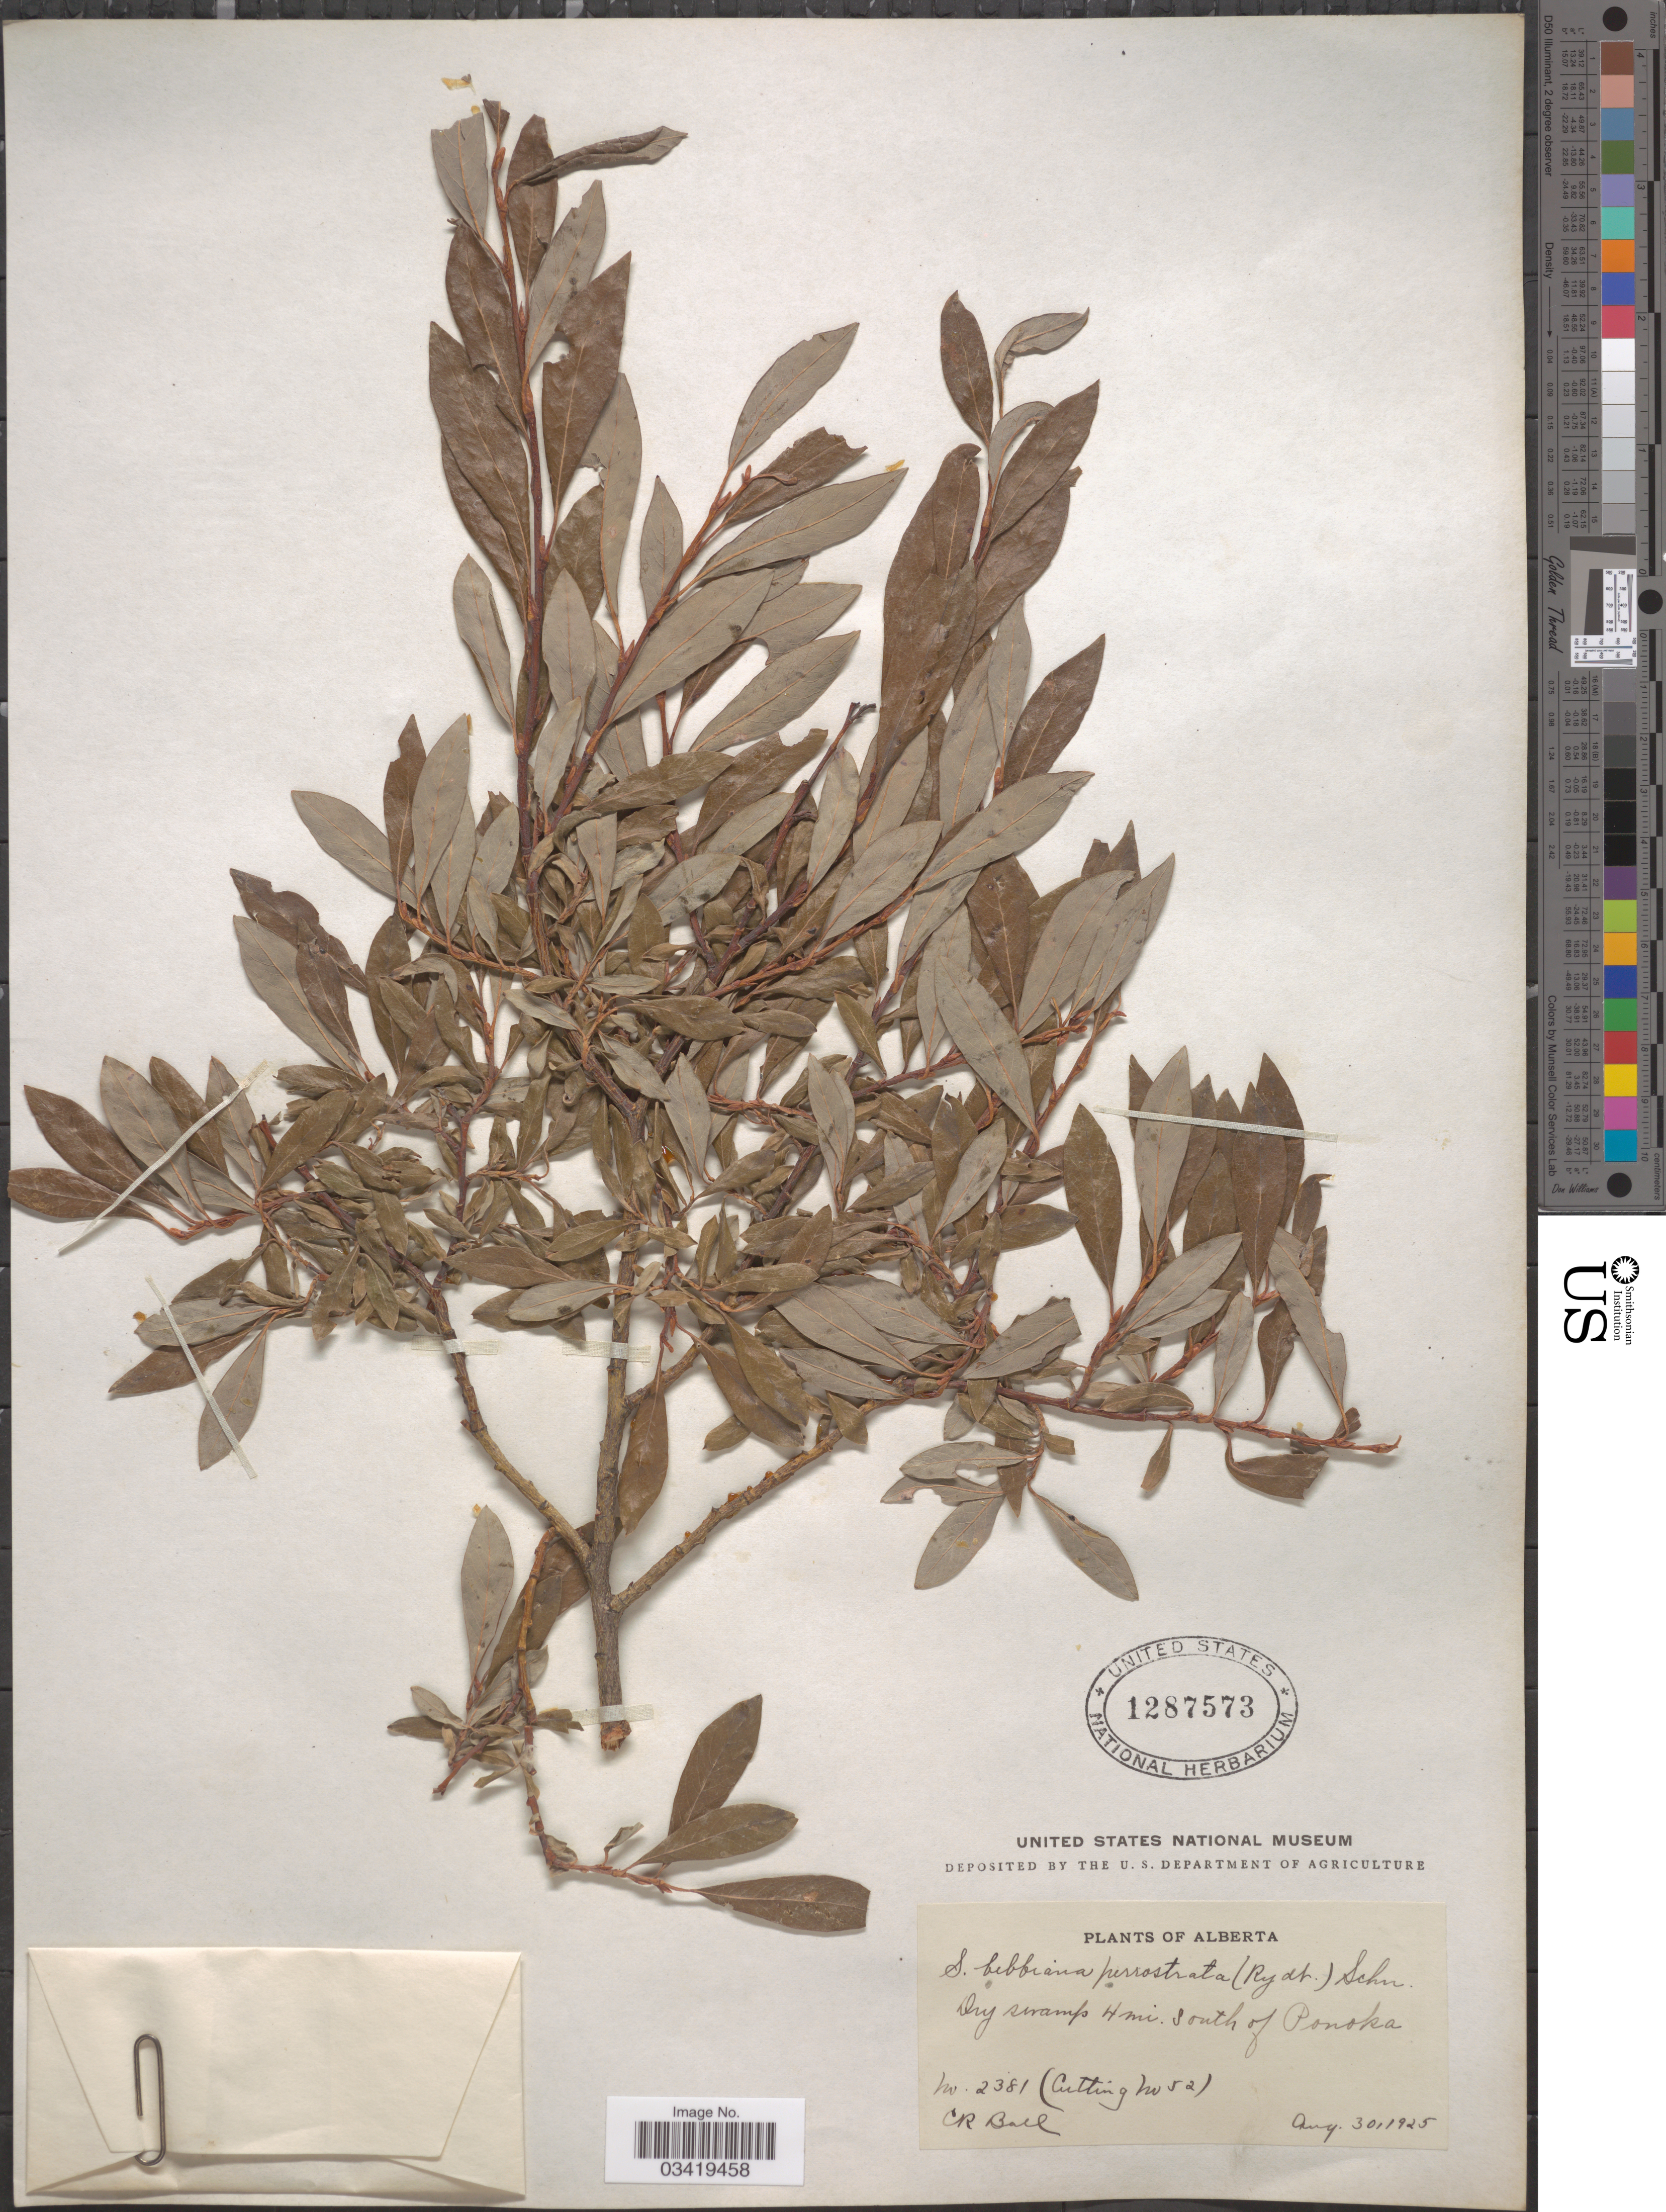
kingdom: Plantae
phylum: Tracheophyta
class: Magnoliopsida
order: Malpighiales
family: Salicaceae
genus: Salix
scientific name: Salix bebbiana var. perrostrata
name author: Sarg.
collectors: C. R. Ball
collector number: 2381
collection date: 1925-08-30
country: Canada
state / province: Alberta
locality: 4 mi. South of Ponoka.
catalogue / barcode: US 1287573